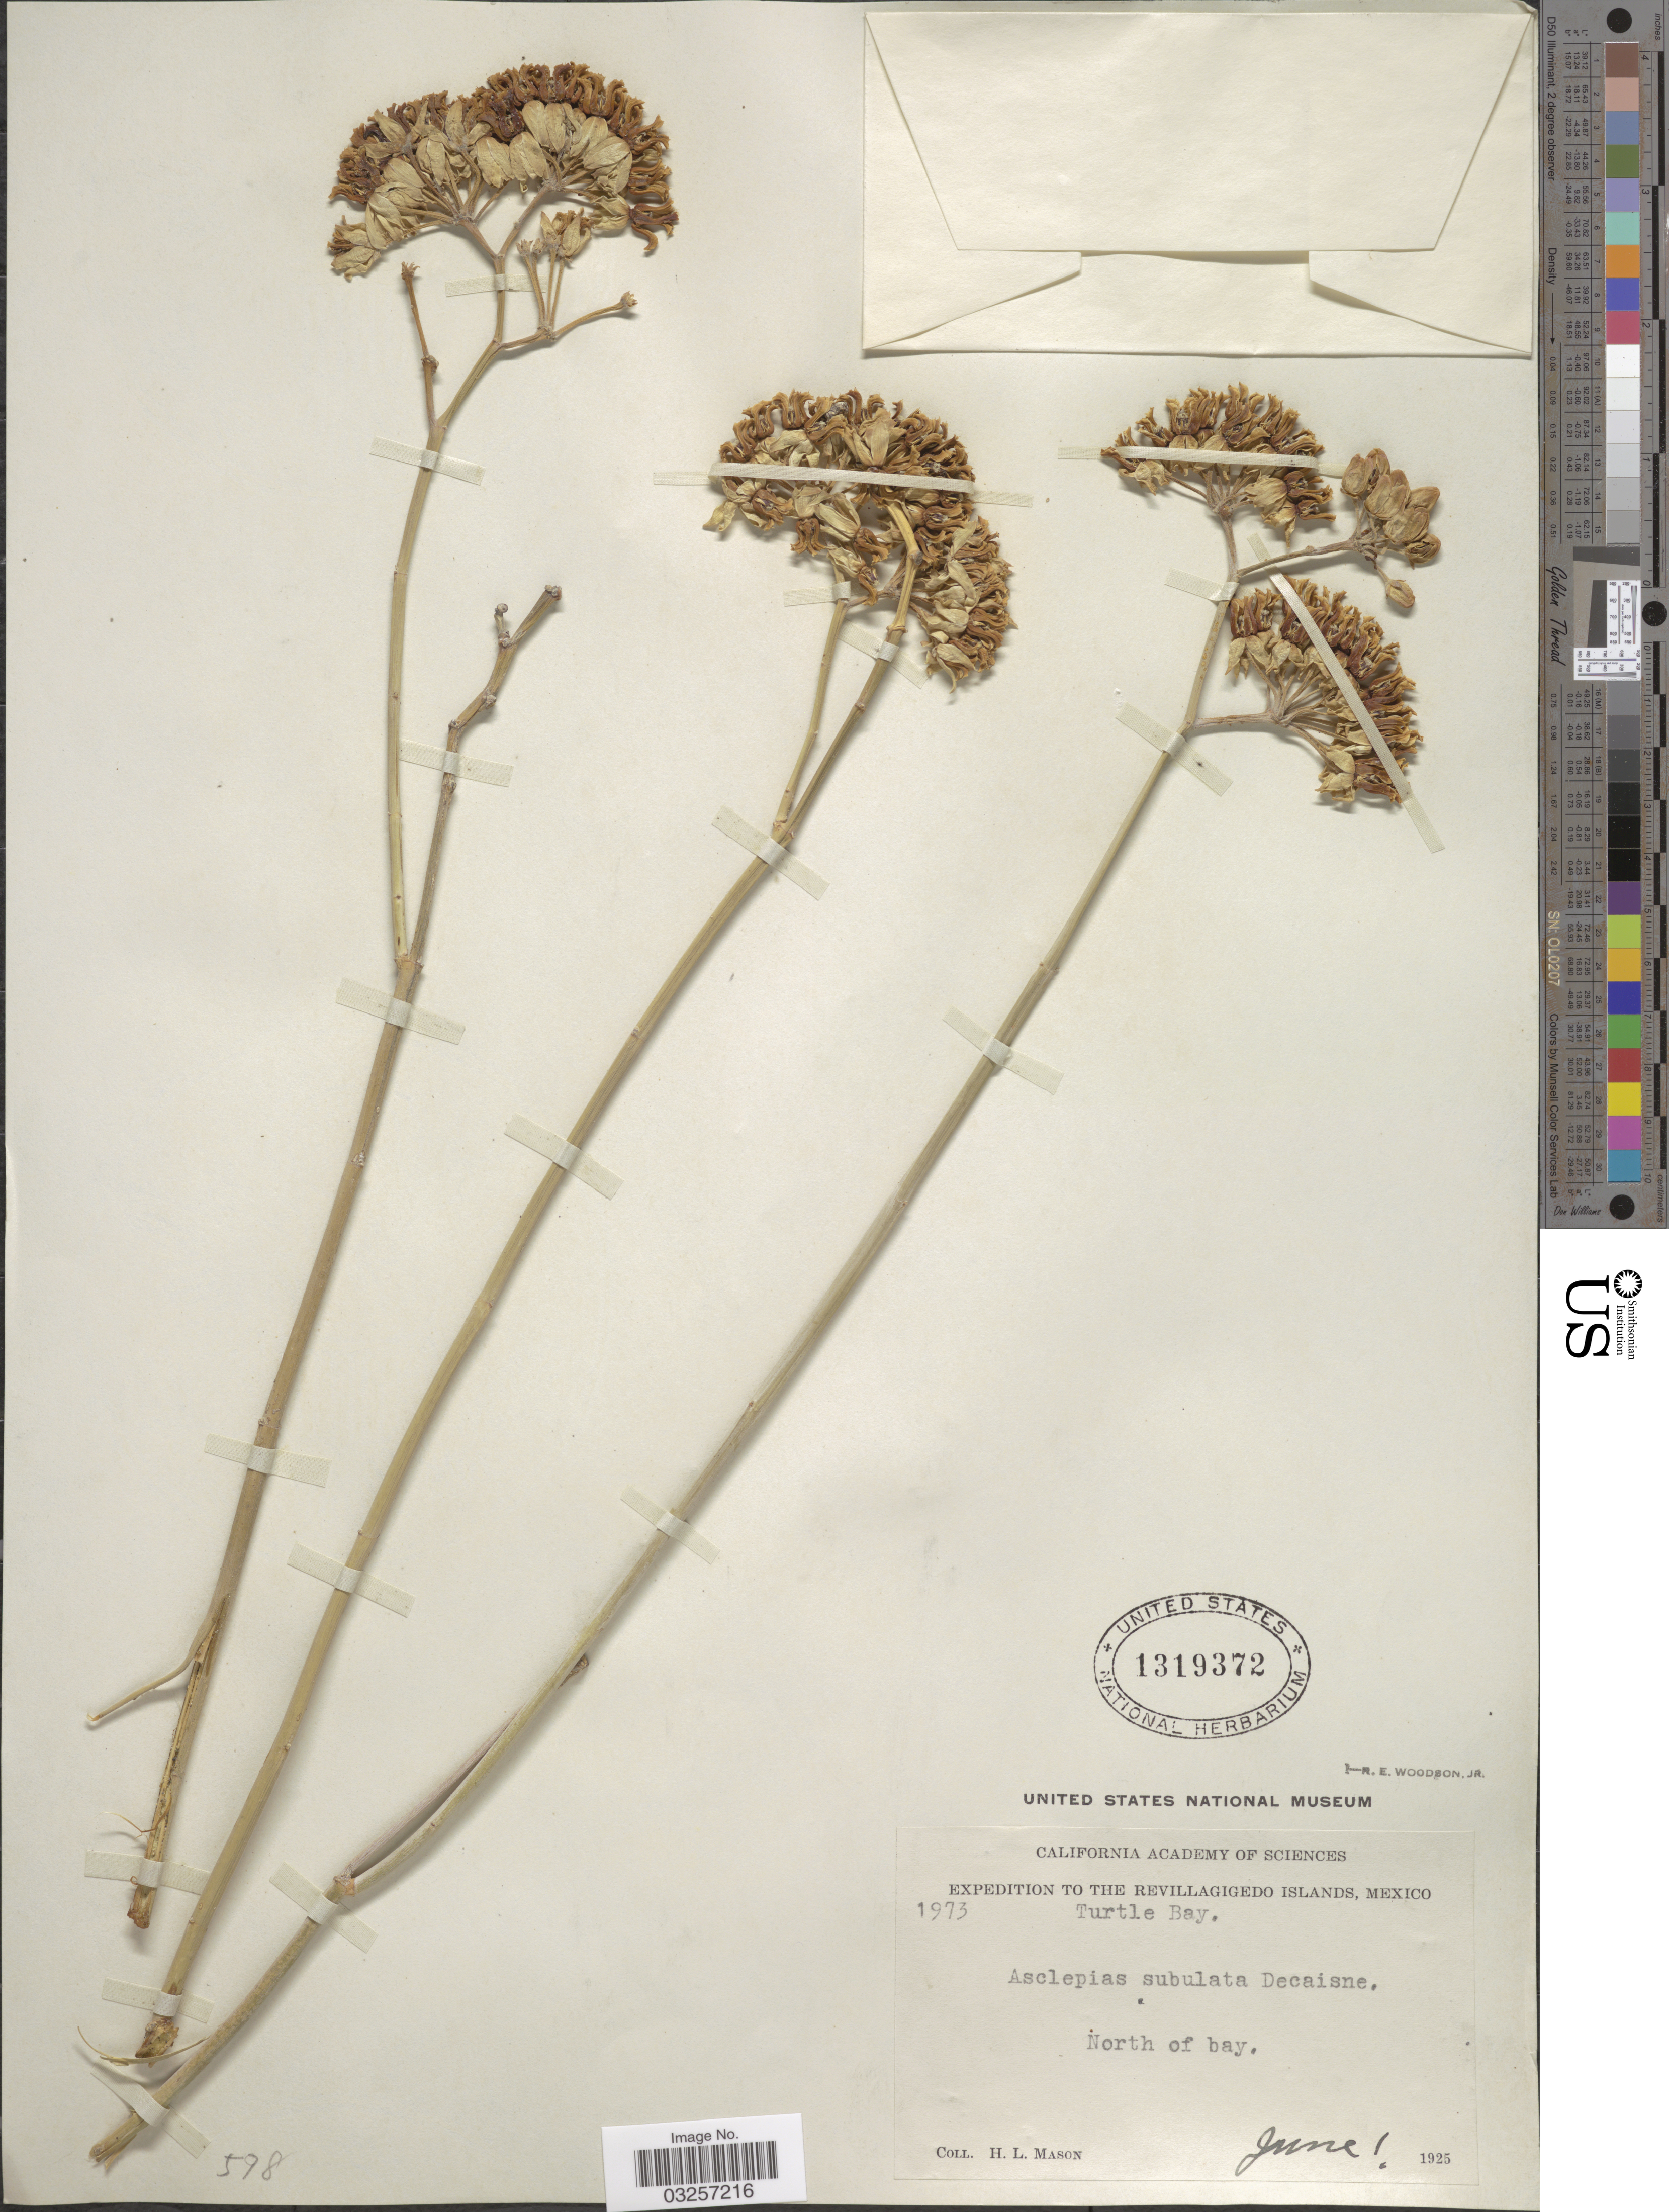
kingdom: Plantae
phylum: Tracheophyta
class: Magnoliopsida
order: Gentianales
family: Apocynaceae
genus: Asclepias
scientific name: Asclepias subulata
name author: Decne.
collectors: H. L. Mason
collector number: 1973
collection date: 1925-06-01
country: Mexico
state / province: Colima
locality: To the Revillagigedo Islands. Turtle Bay. North of bay.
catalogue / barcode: US 1319372